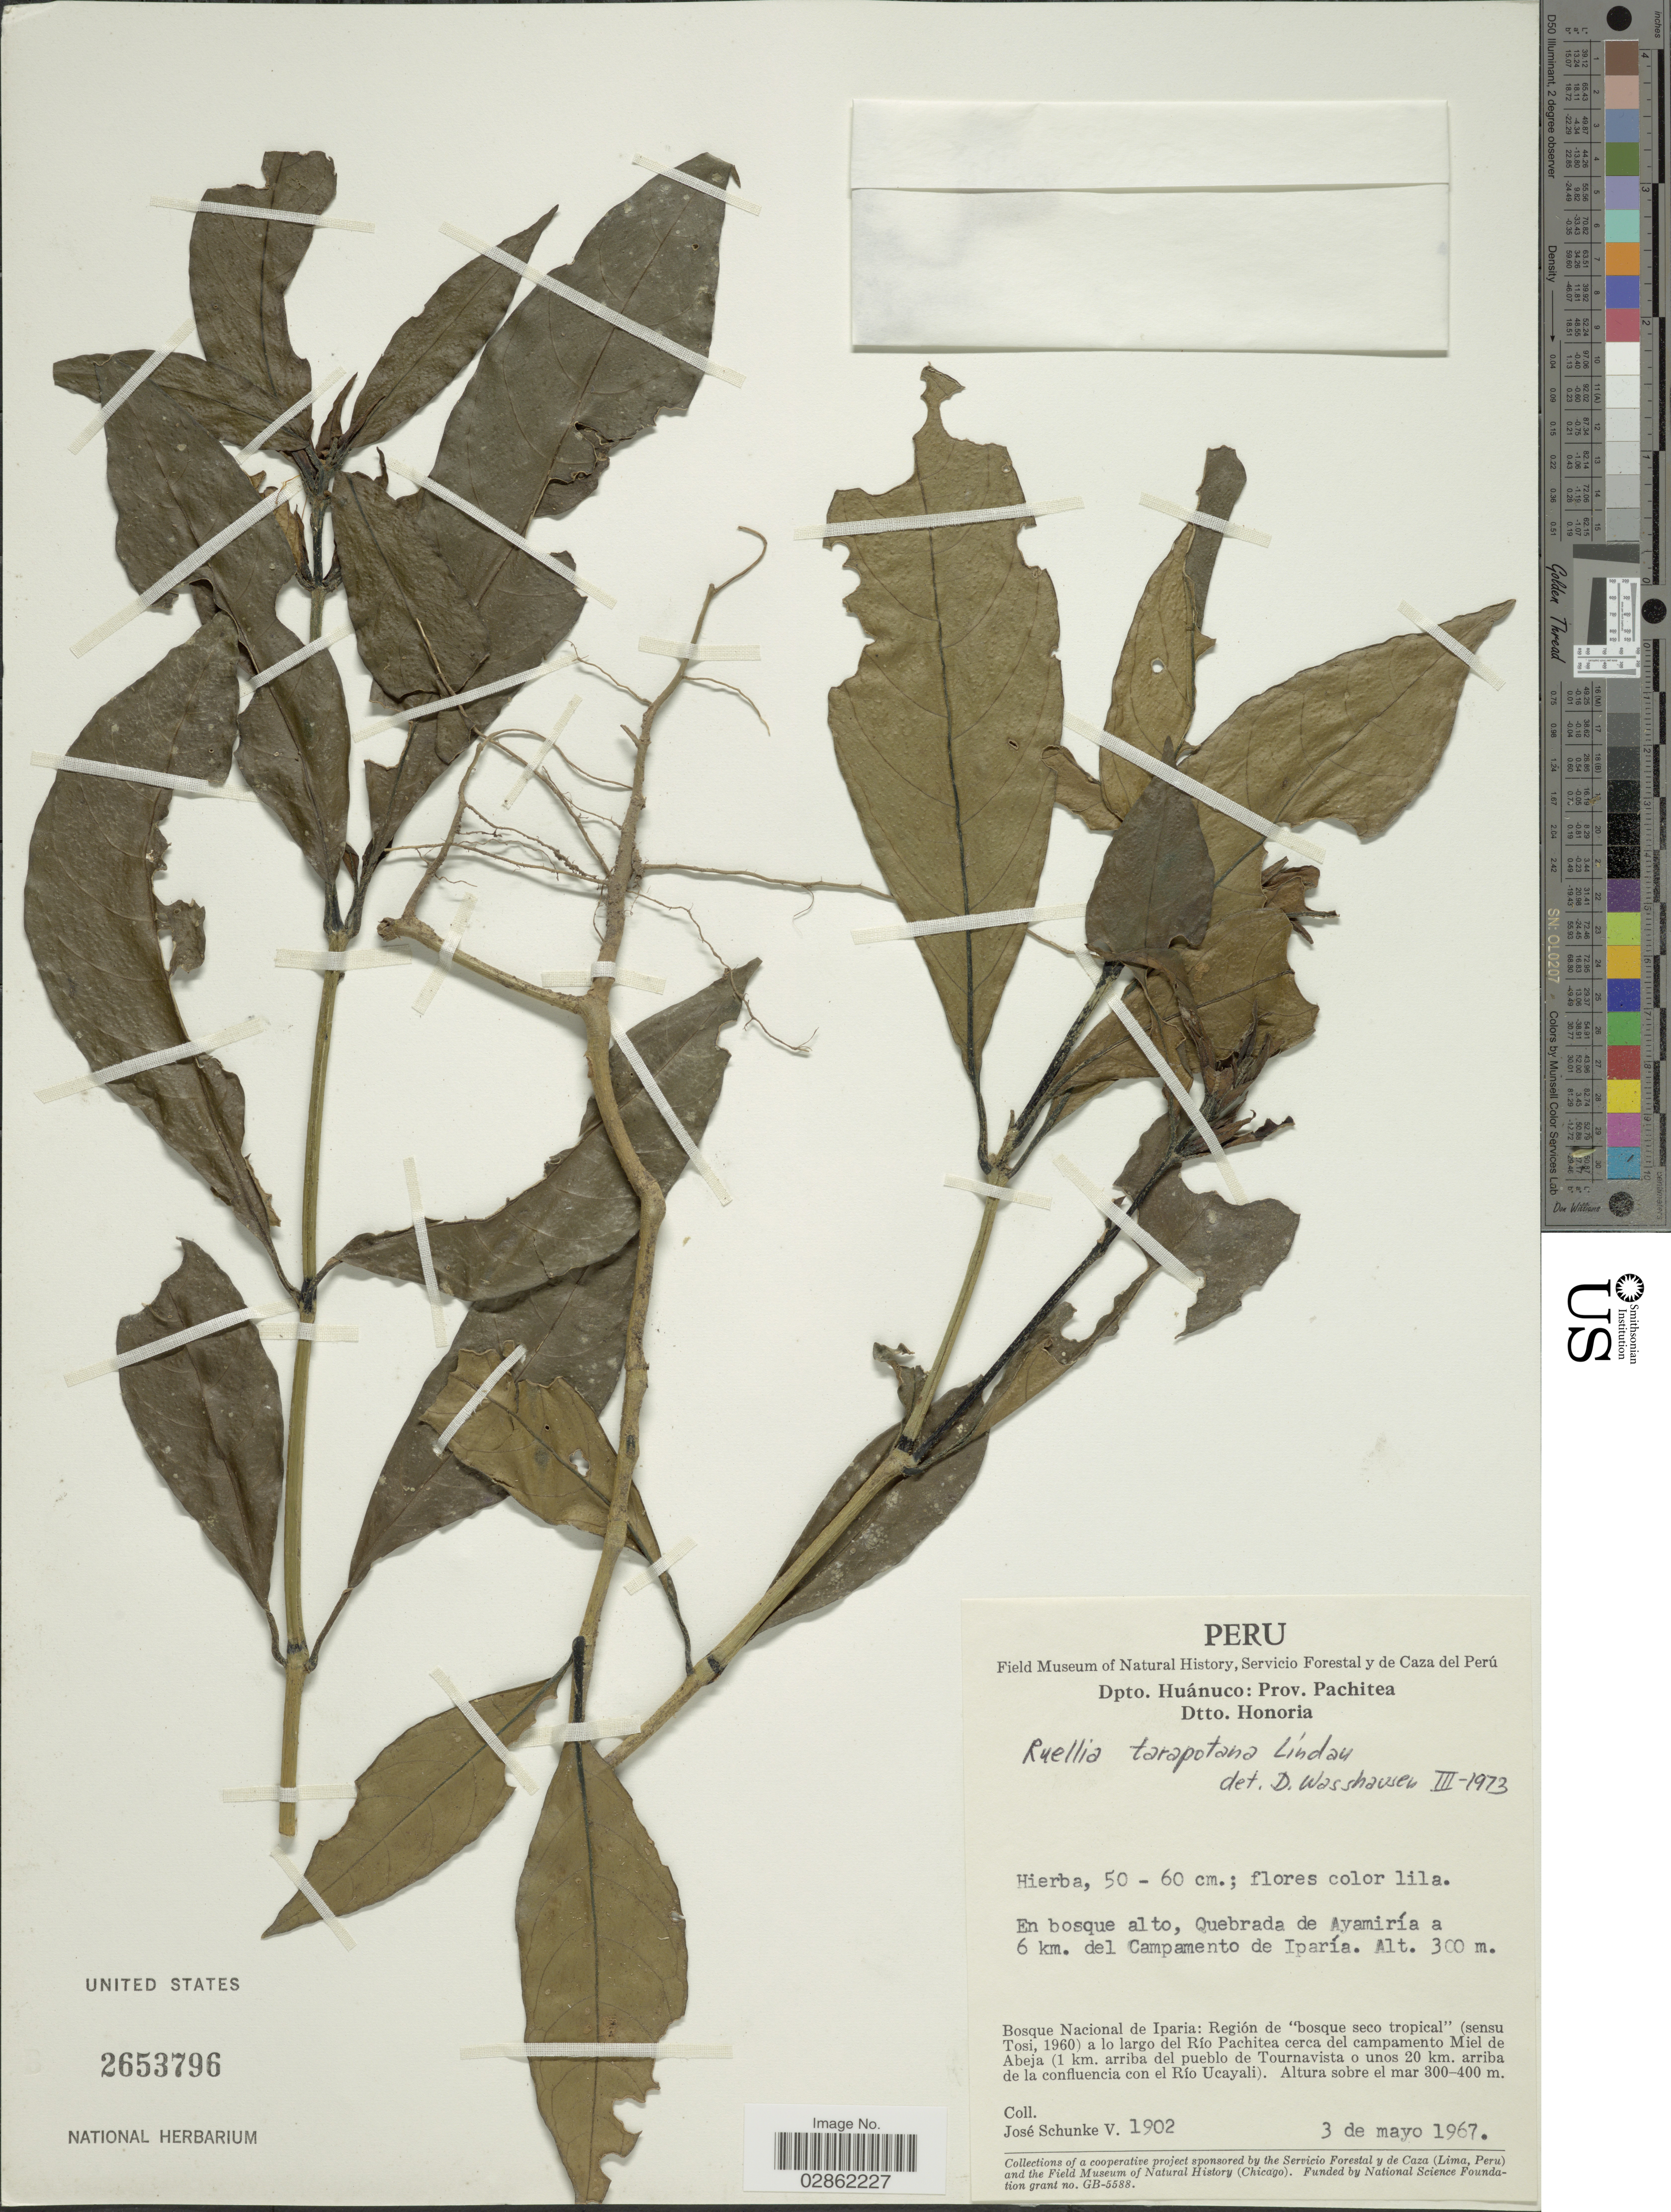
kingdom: Plantae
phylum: Tracheophyta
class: Magnoliopsida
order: Lamiales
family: Acanthaceae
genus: Ruellia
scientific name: Ruellia tarapotana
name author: Lindau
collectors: J. Schunke Vigo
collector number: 1902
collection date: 1967-05-03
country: Peru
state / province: Huánuco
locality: Dpto. Huánuco, Prov. Pachitea, Dtto. Honoria, Quebrada de Ayamirá a 6 km. del Campamento de Iparía, Bosque Nacional de Iparia, Región de "bosque seco tropical" (sensu Tosi, 1960) a lo largo del Río Pachitea cerca del campamento Miel de Abeja(1km. arriba del pueblo de Tournavista o unos 20 km. arriba de la confluencia con el Río Ucayali).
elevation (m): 300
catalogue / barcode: US 2653796